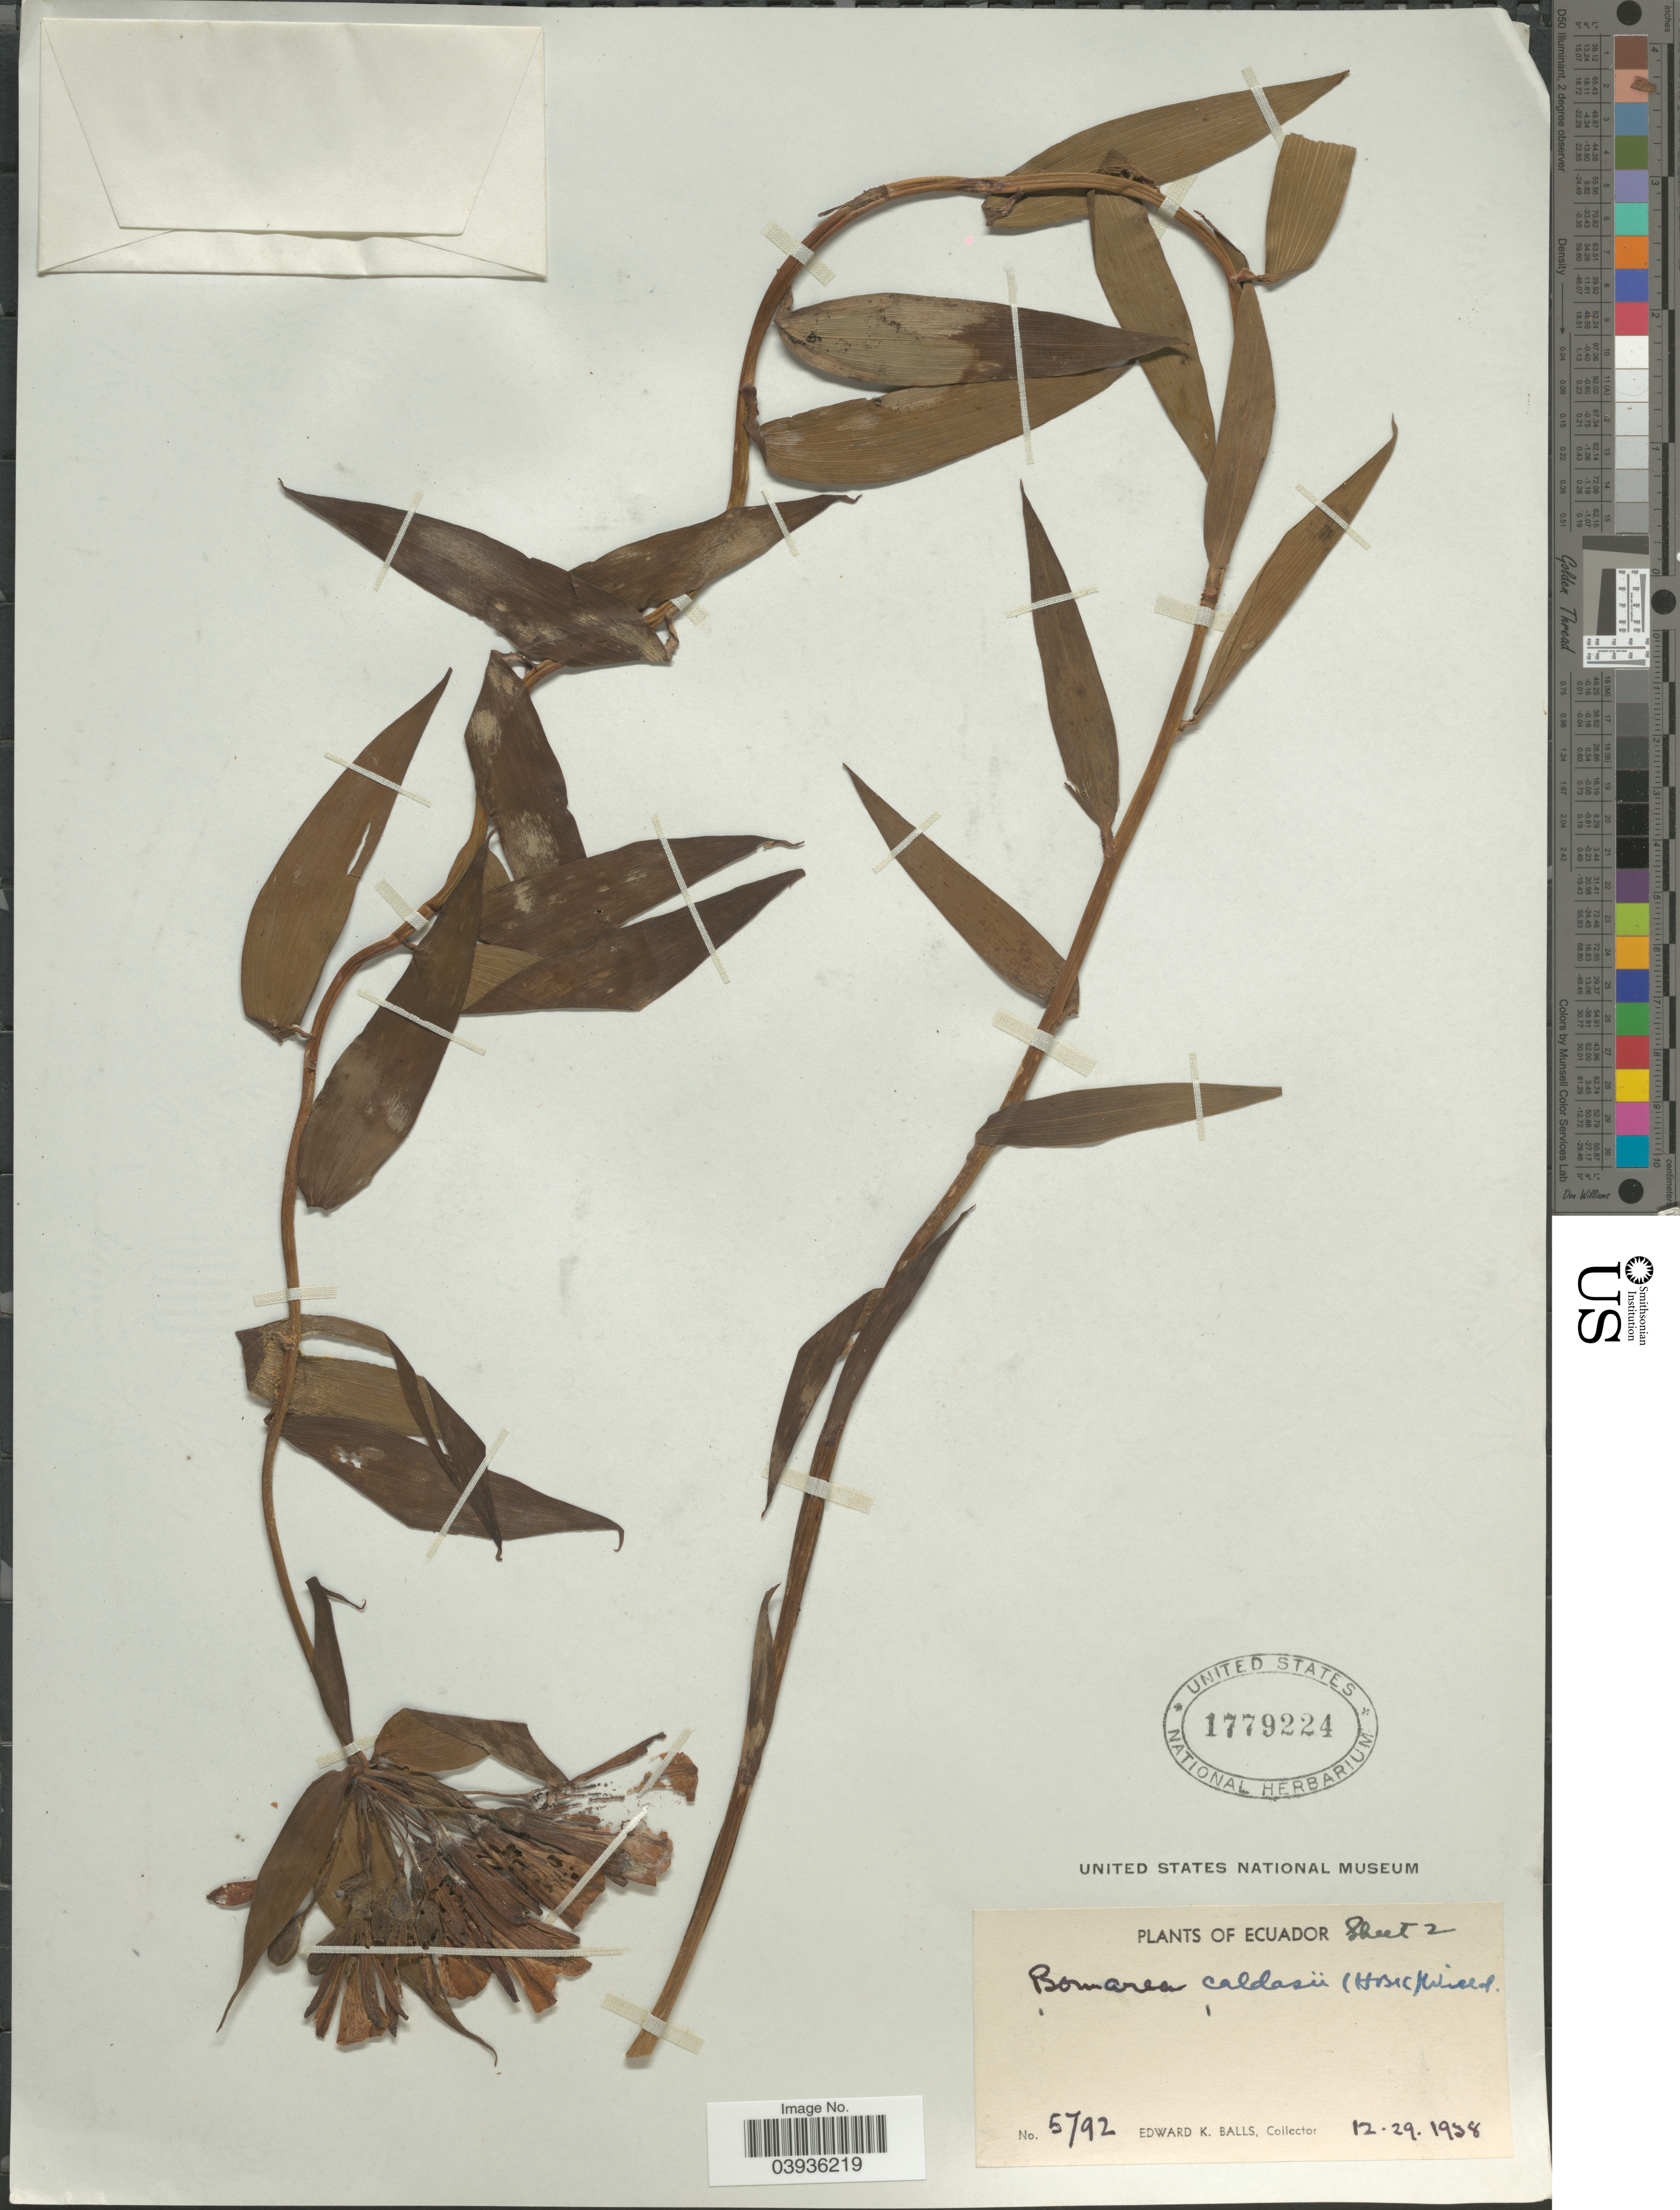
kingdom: Plantae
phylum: Tracheophyta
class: Liliopsida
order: Liliales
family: Alstroemeriaceae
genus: Bomarea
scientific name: Bomarea caldasii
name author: (Kunth) Asch. & Graebener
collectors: E. K. Balls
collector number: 5792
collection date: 1938-12-29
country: Ecuador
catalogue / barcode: US 1779224